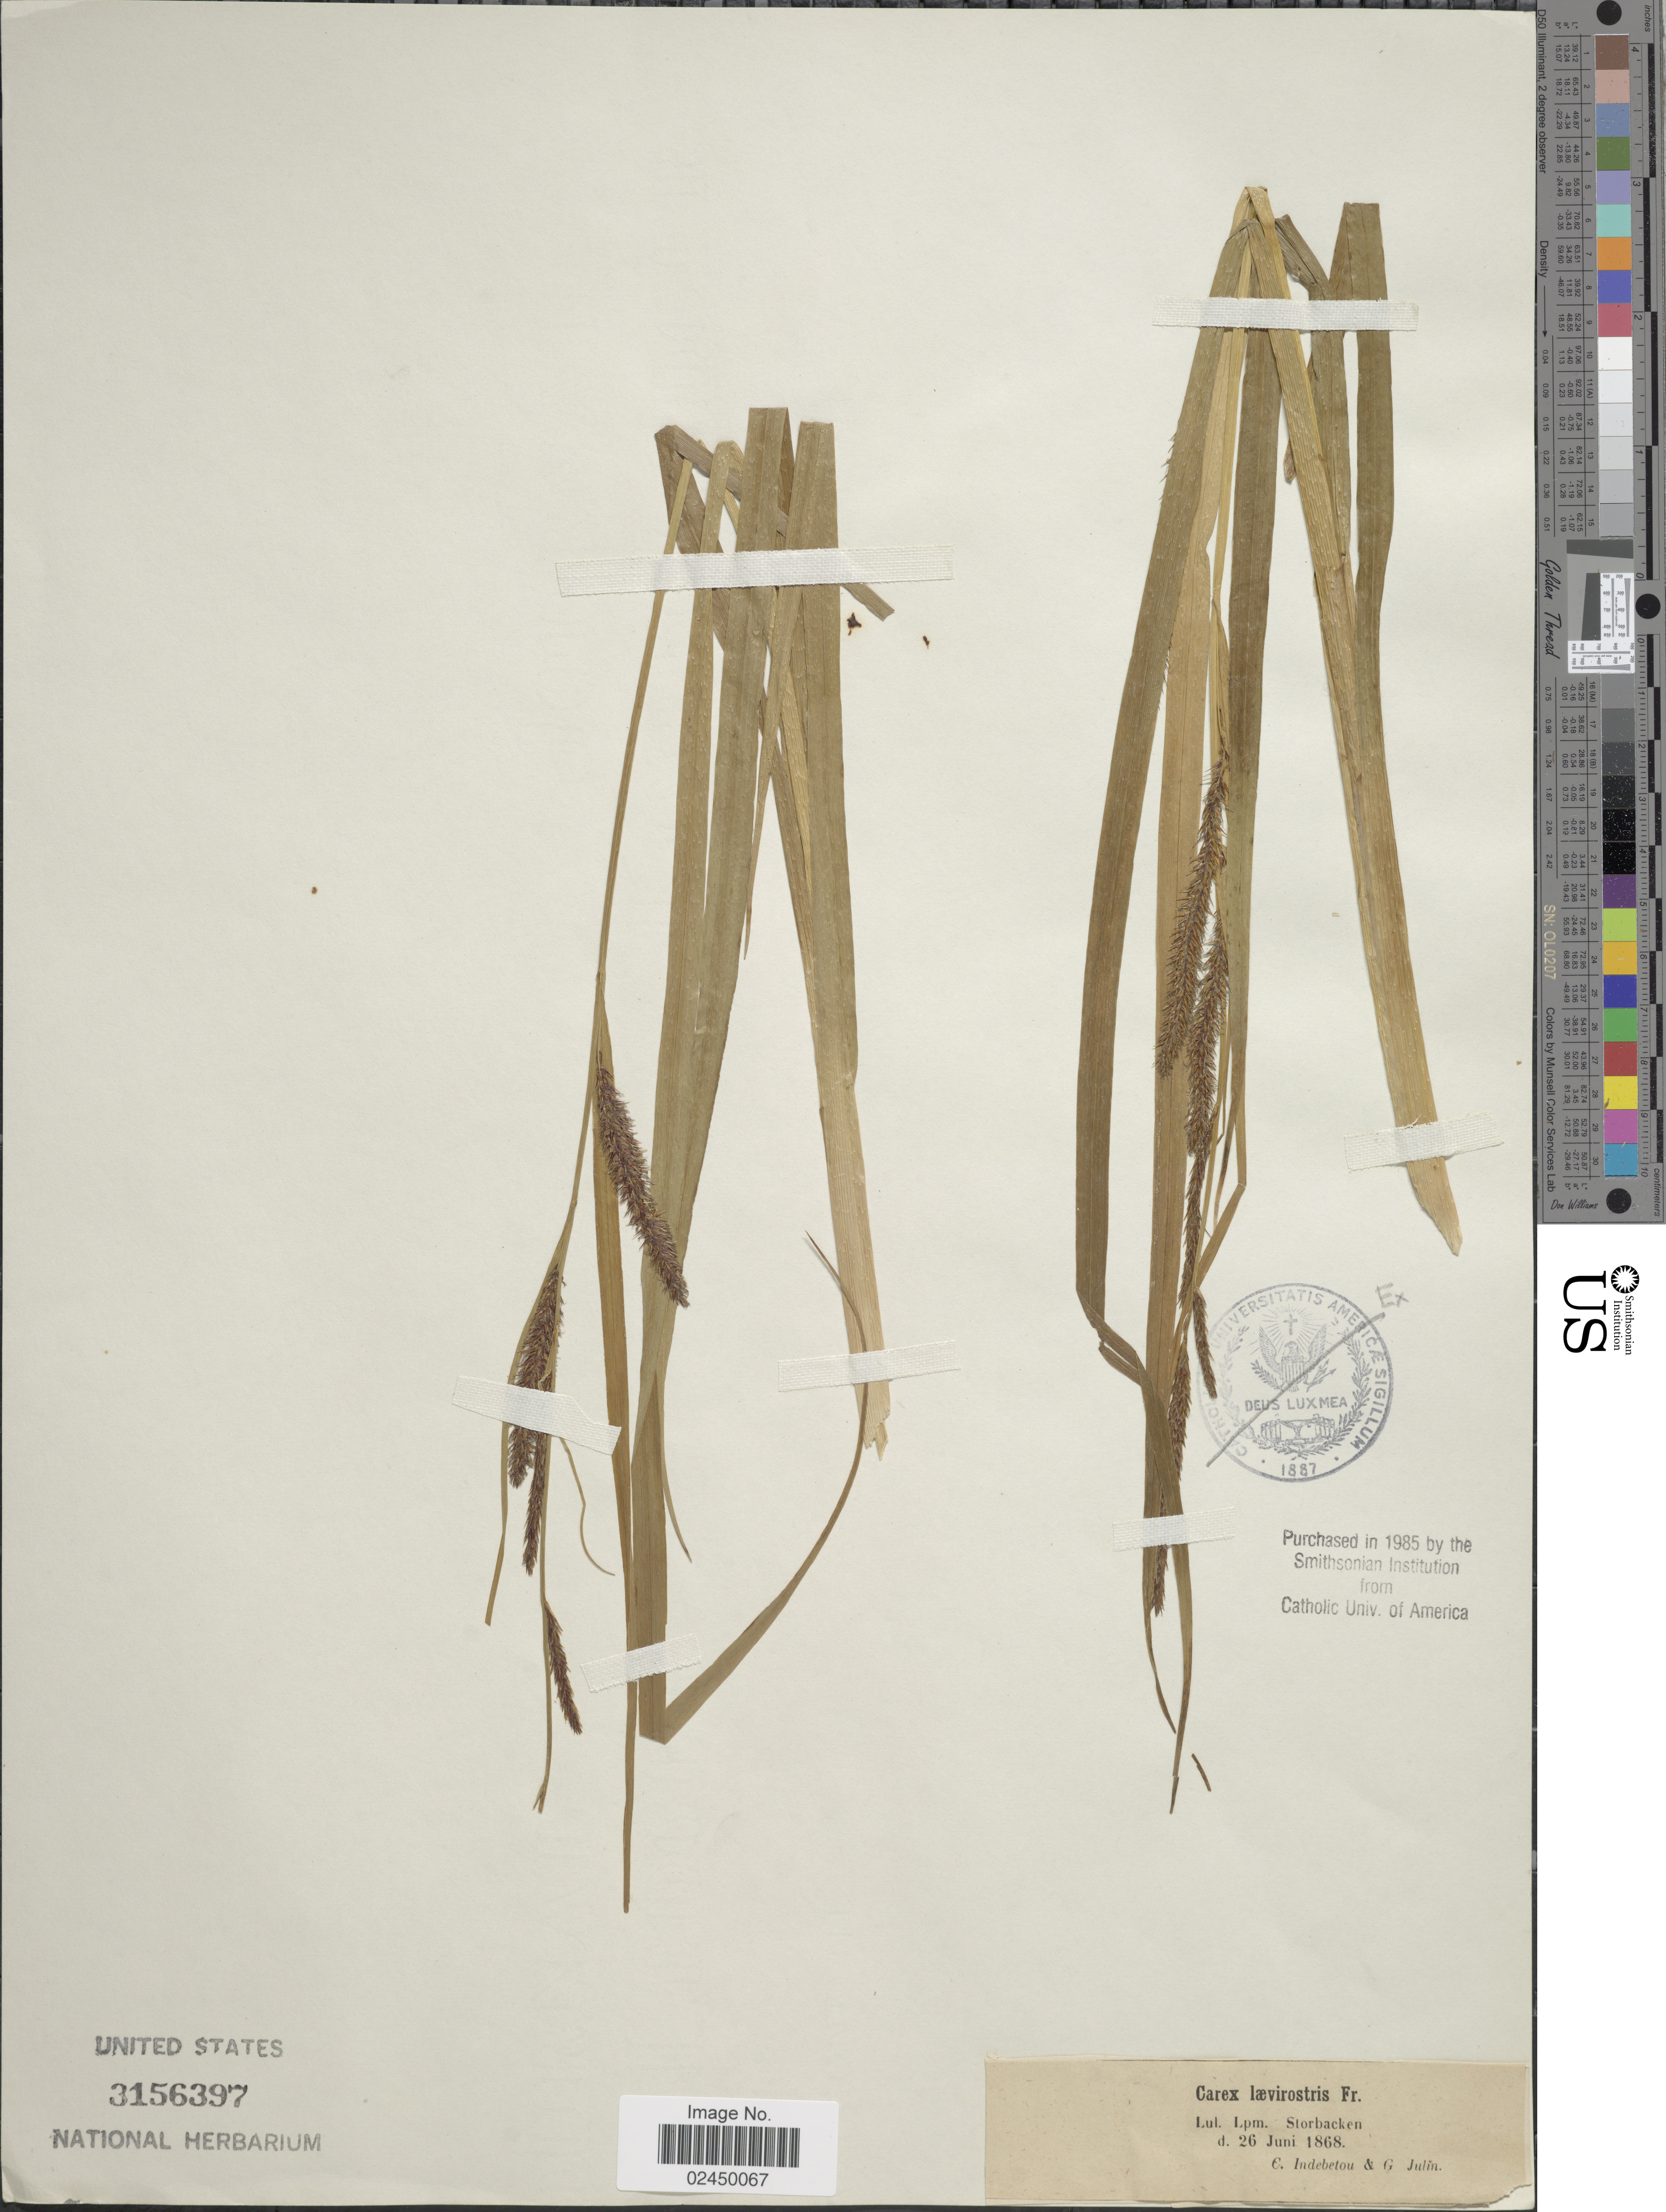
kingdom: Plantae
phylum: Tracheophyta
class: Liliopsida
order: Poales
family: Cyperaceae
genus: Carex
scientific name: Carex utriculata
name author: Boott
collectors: C. Indebetou & G. Julin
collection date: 1868-06-26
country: Sweden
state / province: Västra Götaland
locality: Lul. Lpm. Storbacken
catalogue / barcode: US 3156397